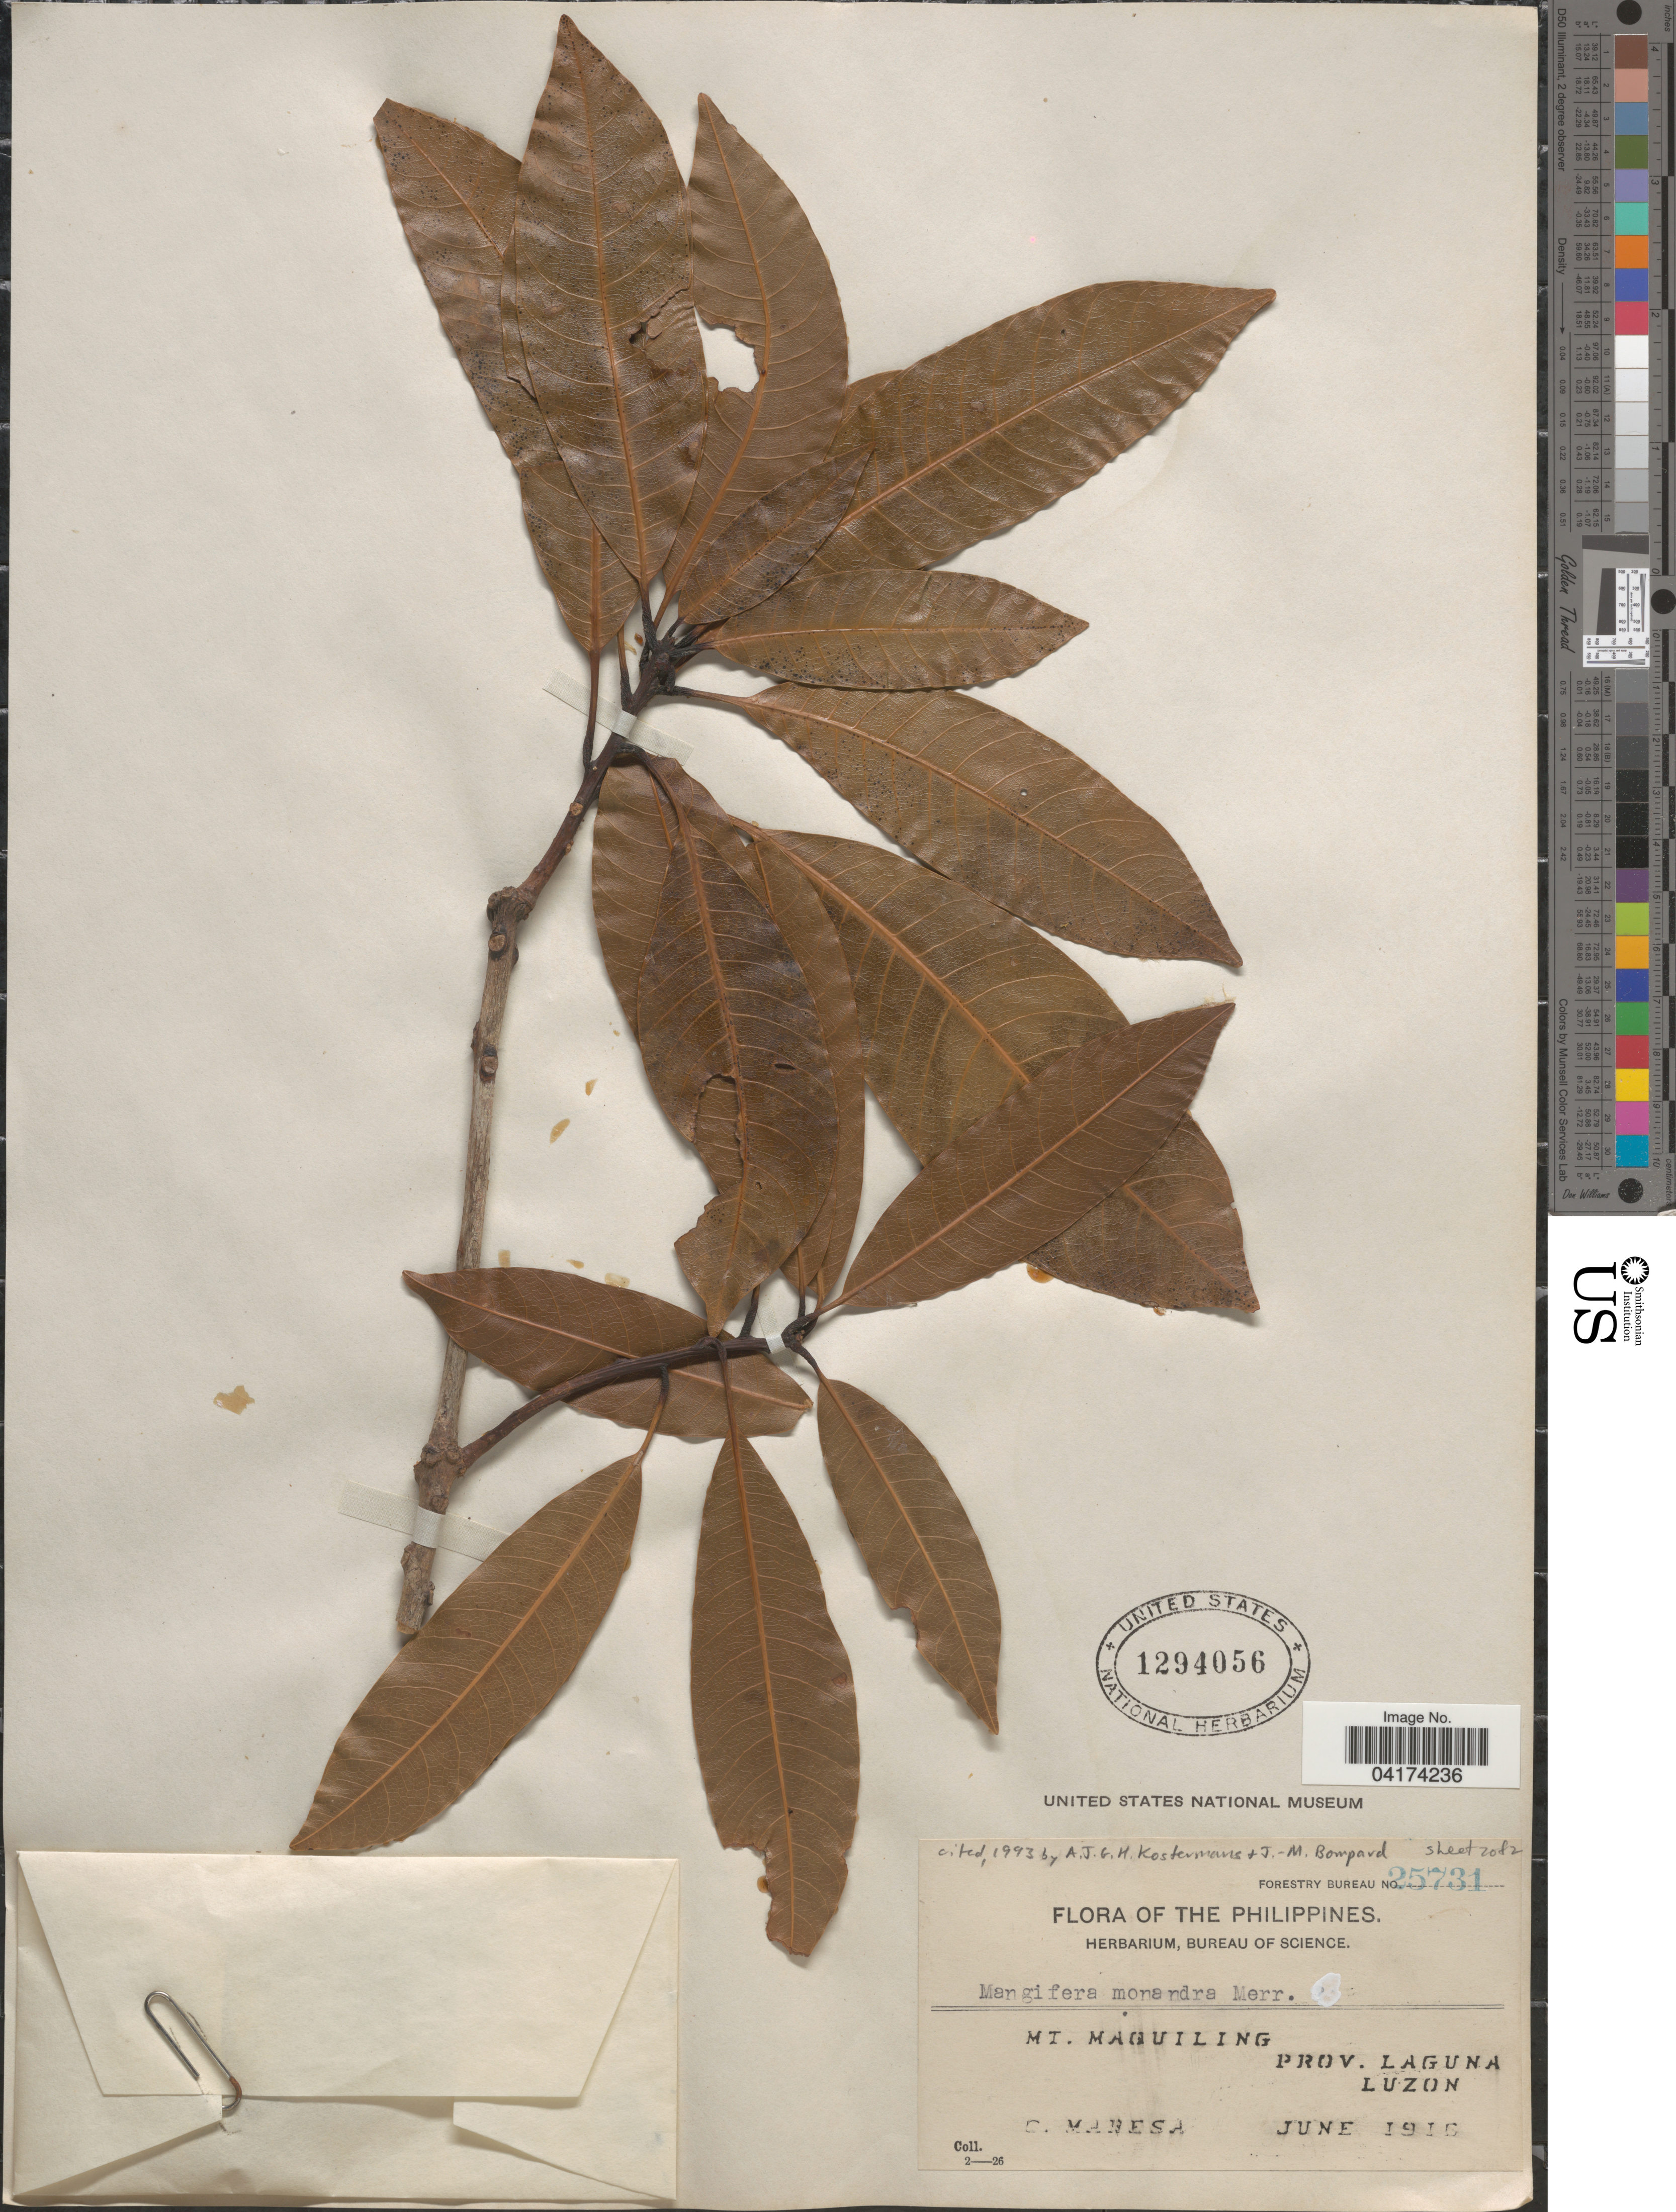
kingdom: Plantae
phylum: Tracheophyta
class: Magnoliopsida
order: Sapindales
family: Anacardiaceae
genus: Mangifera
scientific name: Mangifera monandra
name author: Merr.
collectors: C. Mabesa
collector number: Forestry Bureau 25731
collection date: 1916-06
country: Philippines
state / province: Calabarzon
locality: Mt. Maguiling. Prov. Laguna. Luzon.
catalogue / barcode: US 1294056